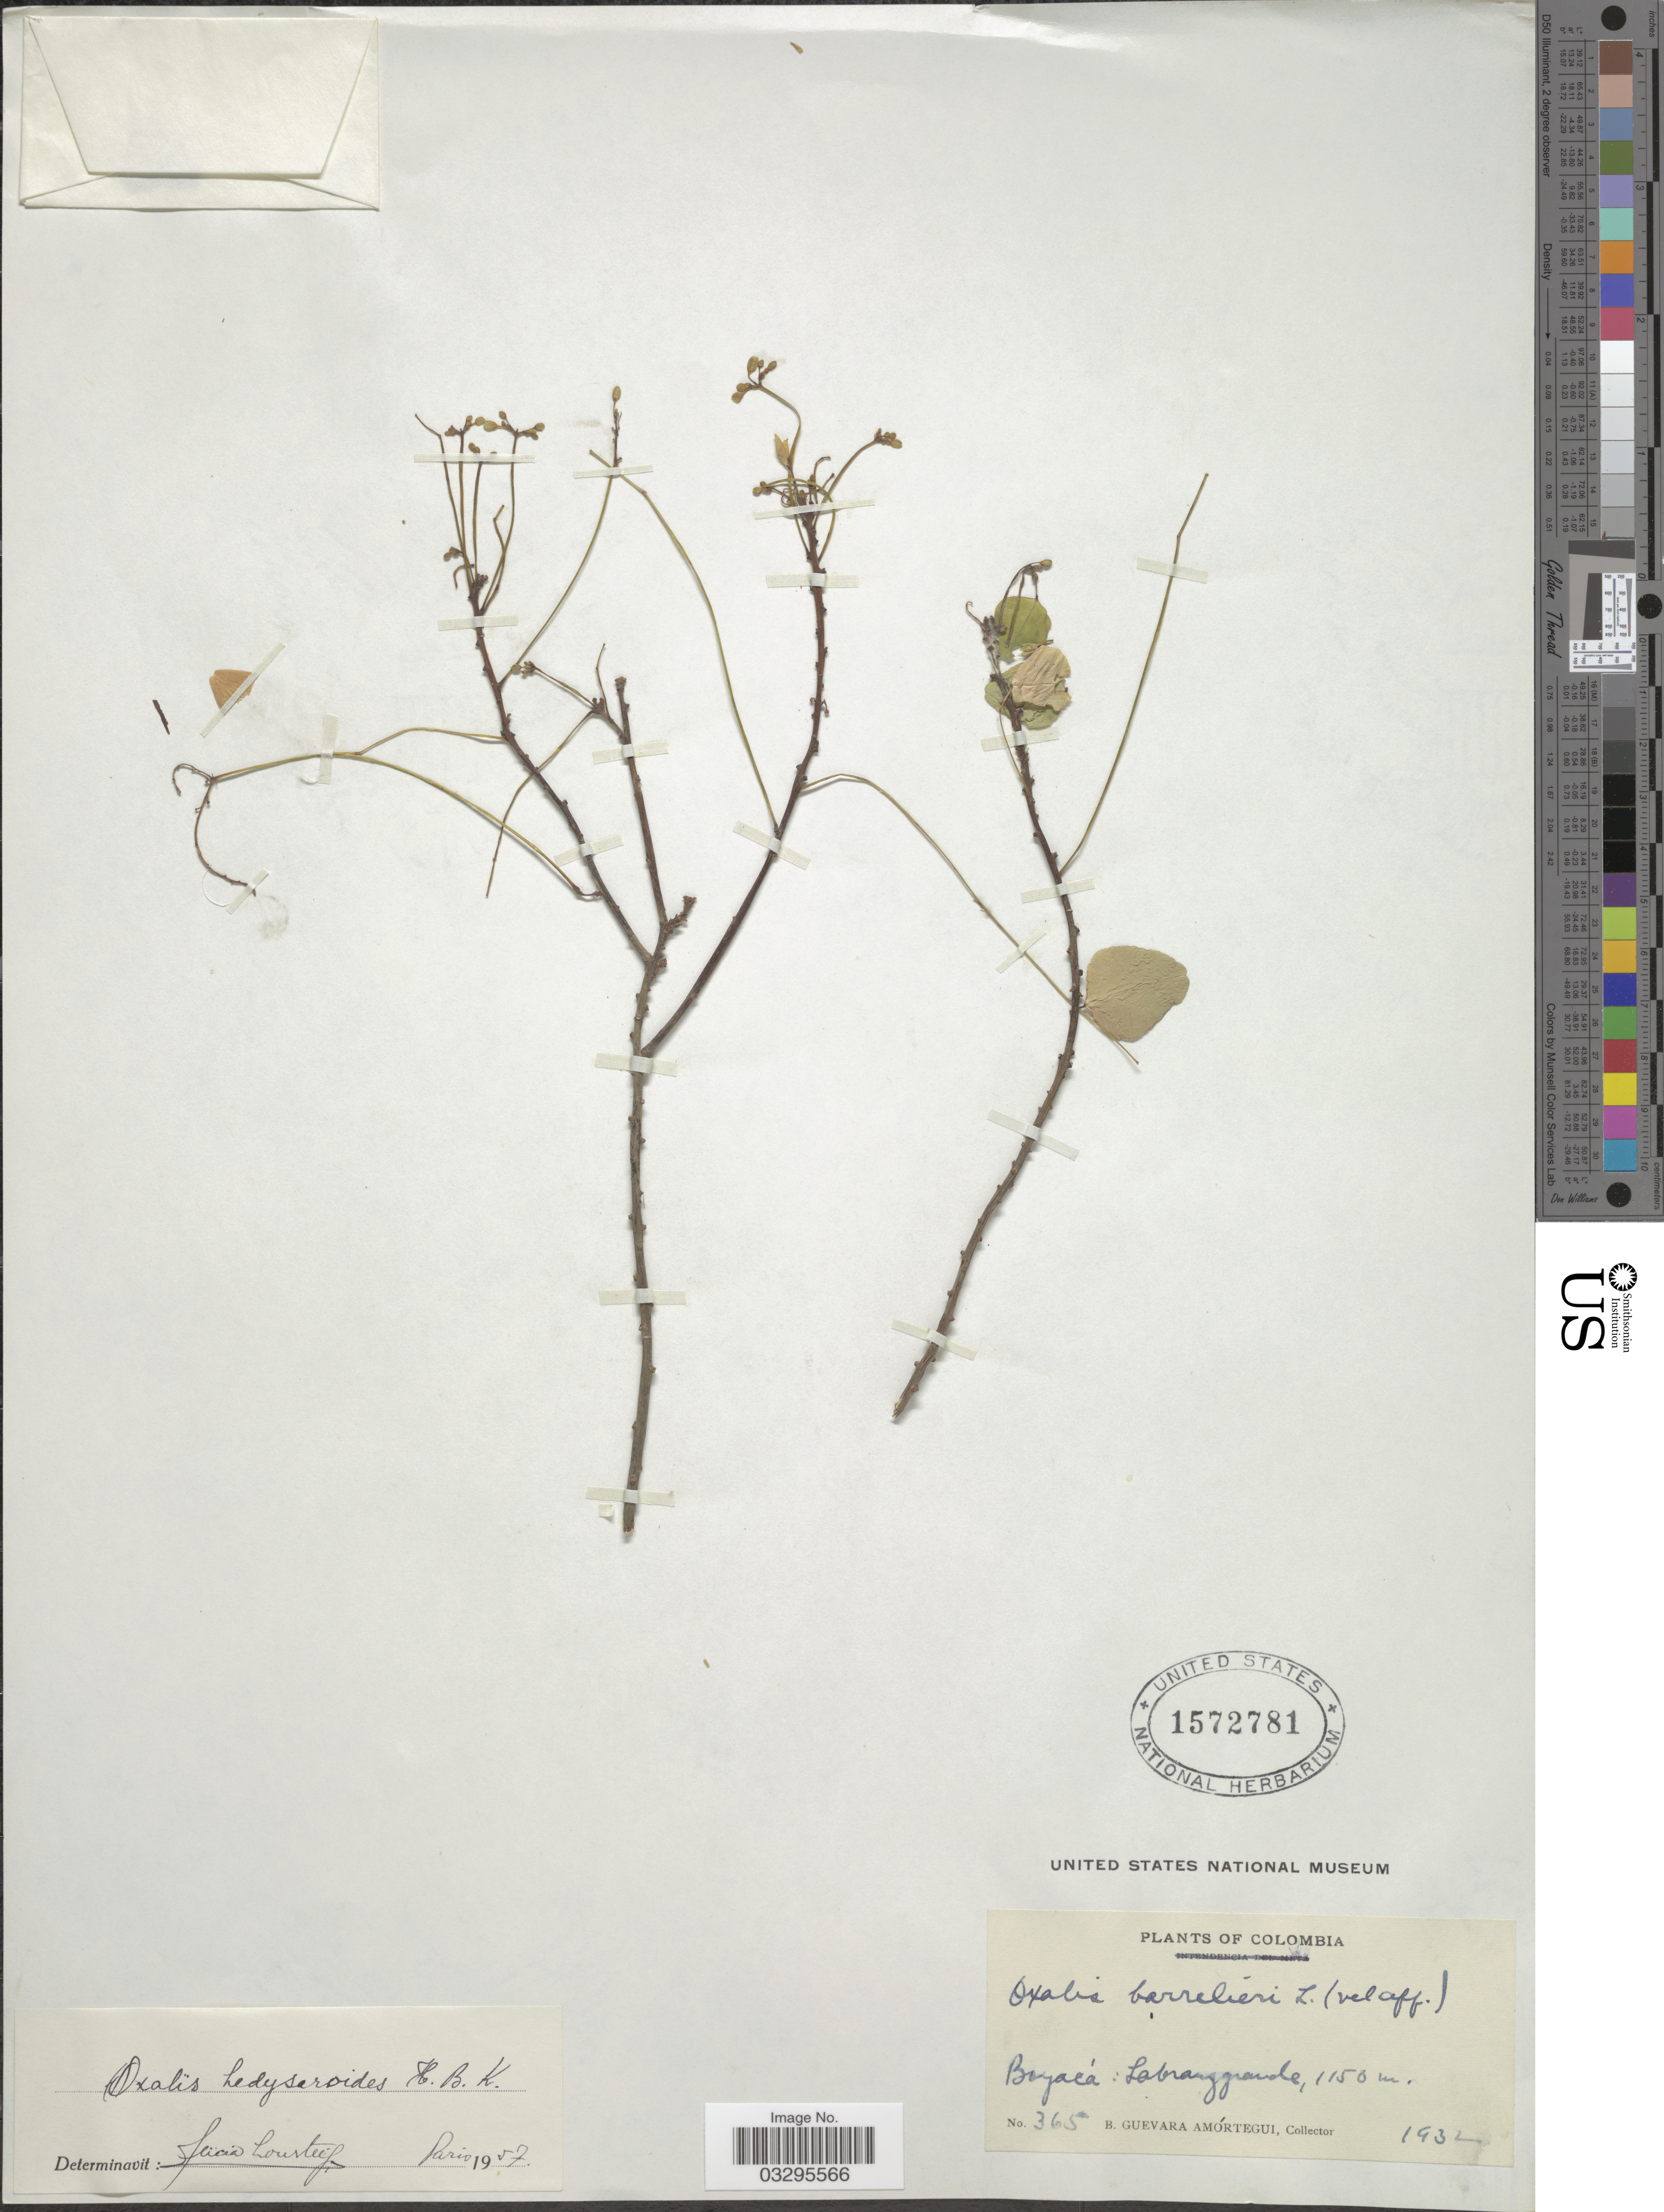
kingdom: Plantae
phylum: Tracheophyta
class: Magnoliopsida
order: Oxalidales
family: Oxalidaceae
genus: Oxalis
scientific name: Oxalis hedysaroides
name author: Kunth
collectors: B. Guevara Amortegui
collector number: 365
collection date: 1932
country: Colombia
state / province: Boyacá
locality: Labranzgrande.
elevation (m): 1150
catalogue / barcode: US 1572781